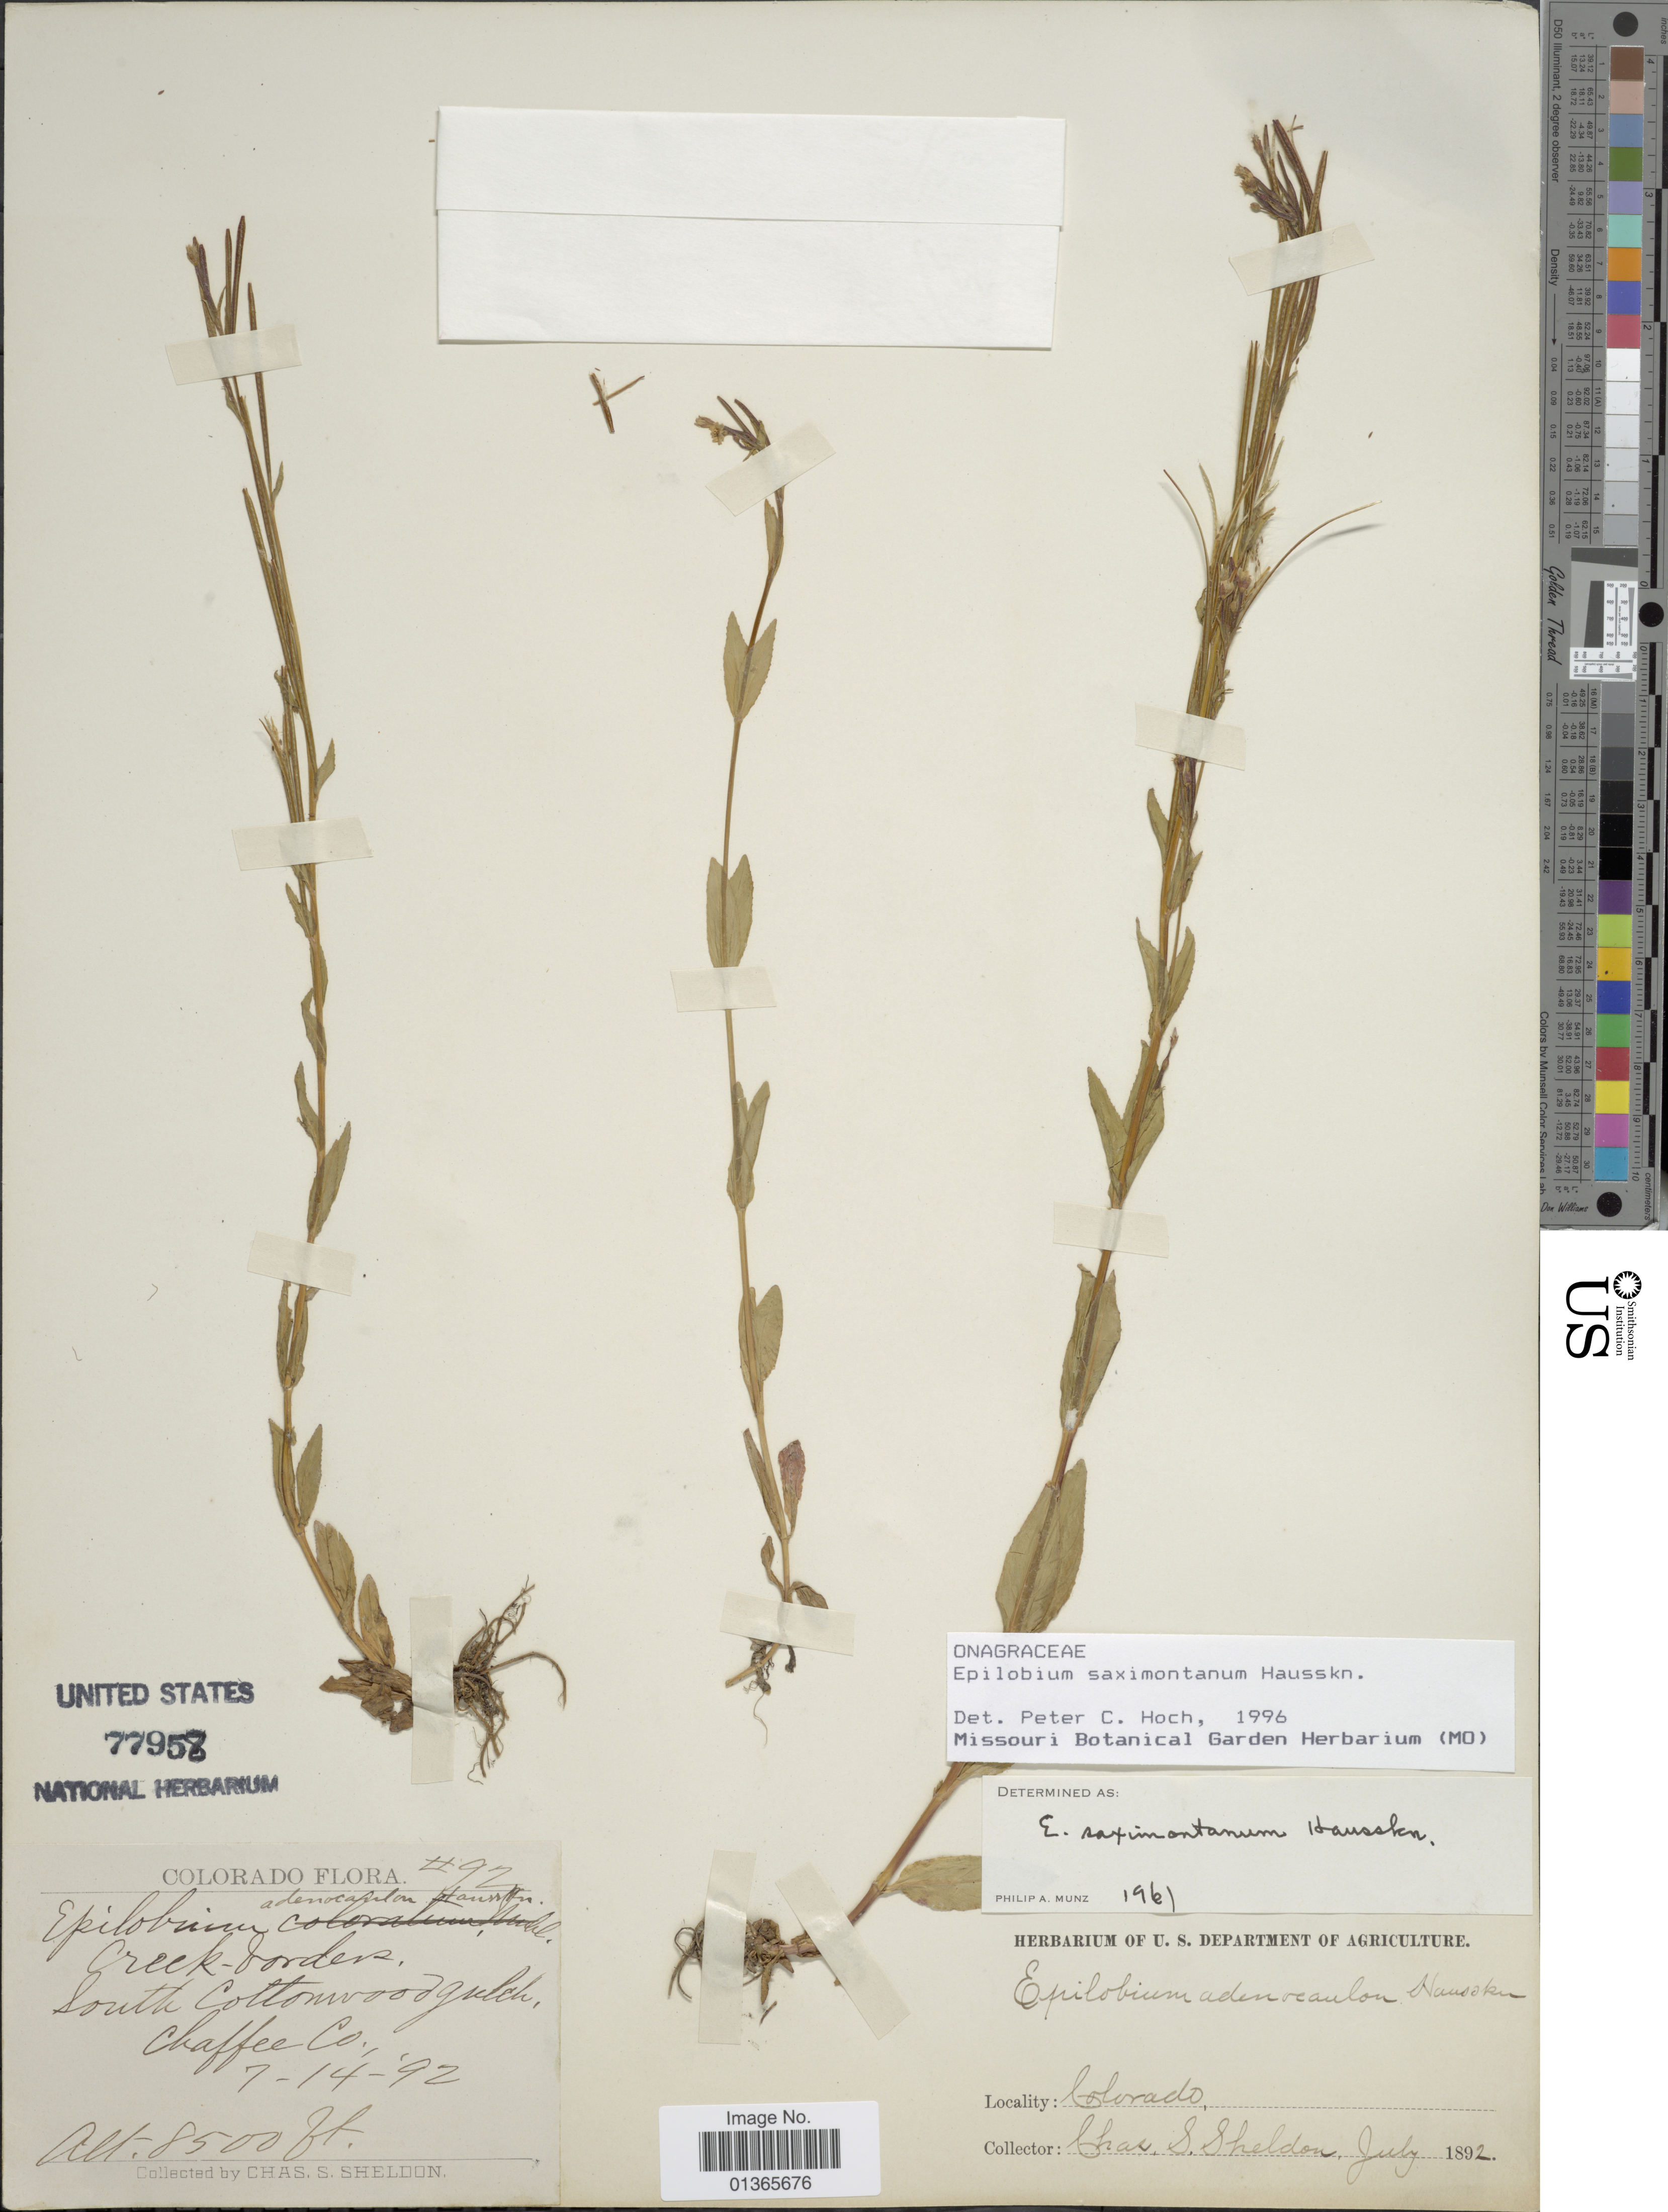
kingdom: Plantae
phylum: Tracheophyta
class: Magnoliopsida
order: Myrtales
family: Onagraceae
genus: Epilobium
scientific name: Epilobium saximontanum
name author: Hausskn.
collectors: C. S. Sheldon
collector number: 92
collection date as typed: Transcribed d/m/y: 14/7/92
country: United States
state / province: Colorado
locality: South Cottonwood gulch, Chaffee Co.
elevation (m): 2591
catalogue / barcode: US 77958